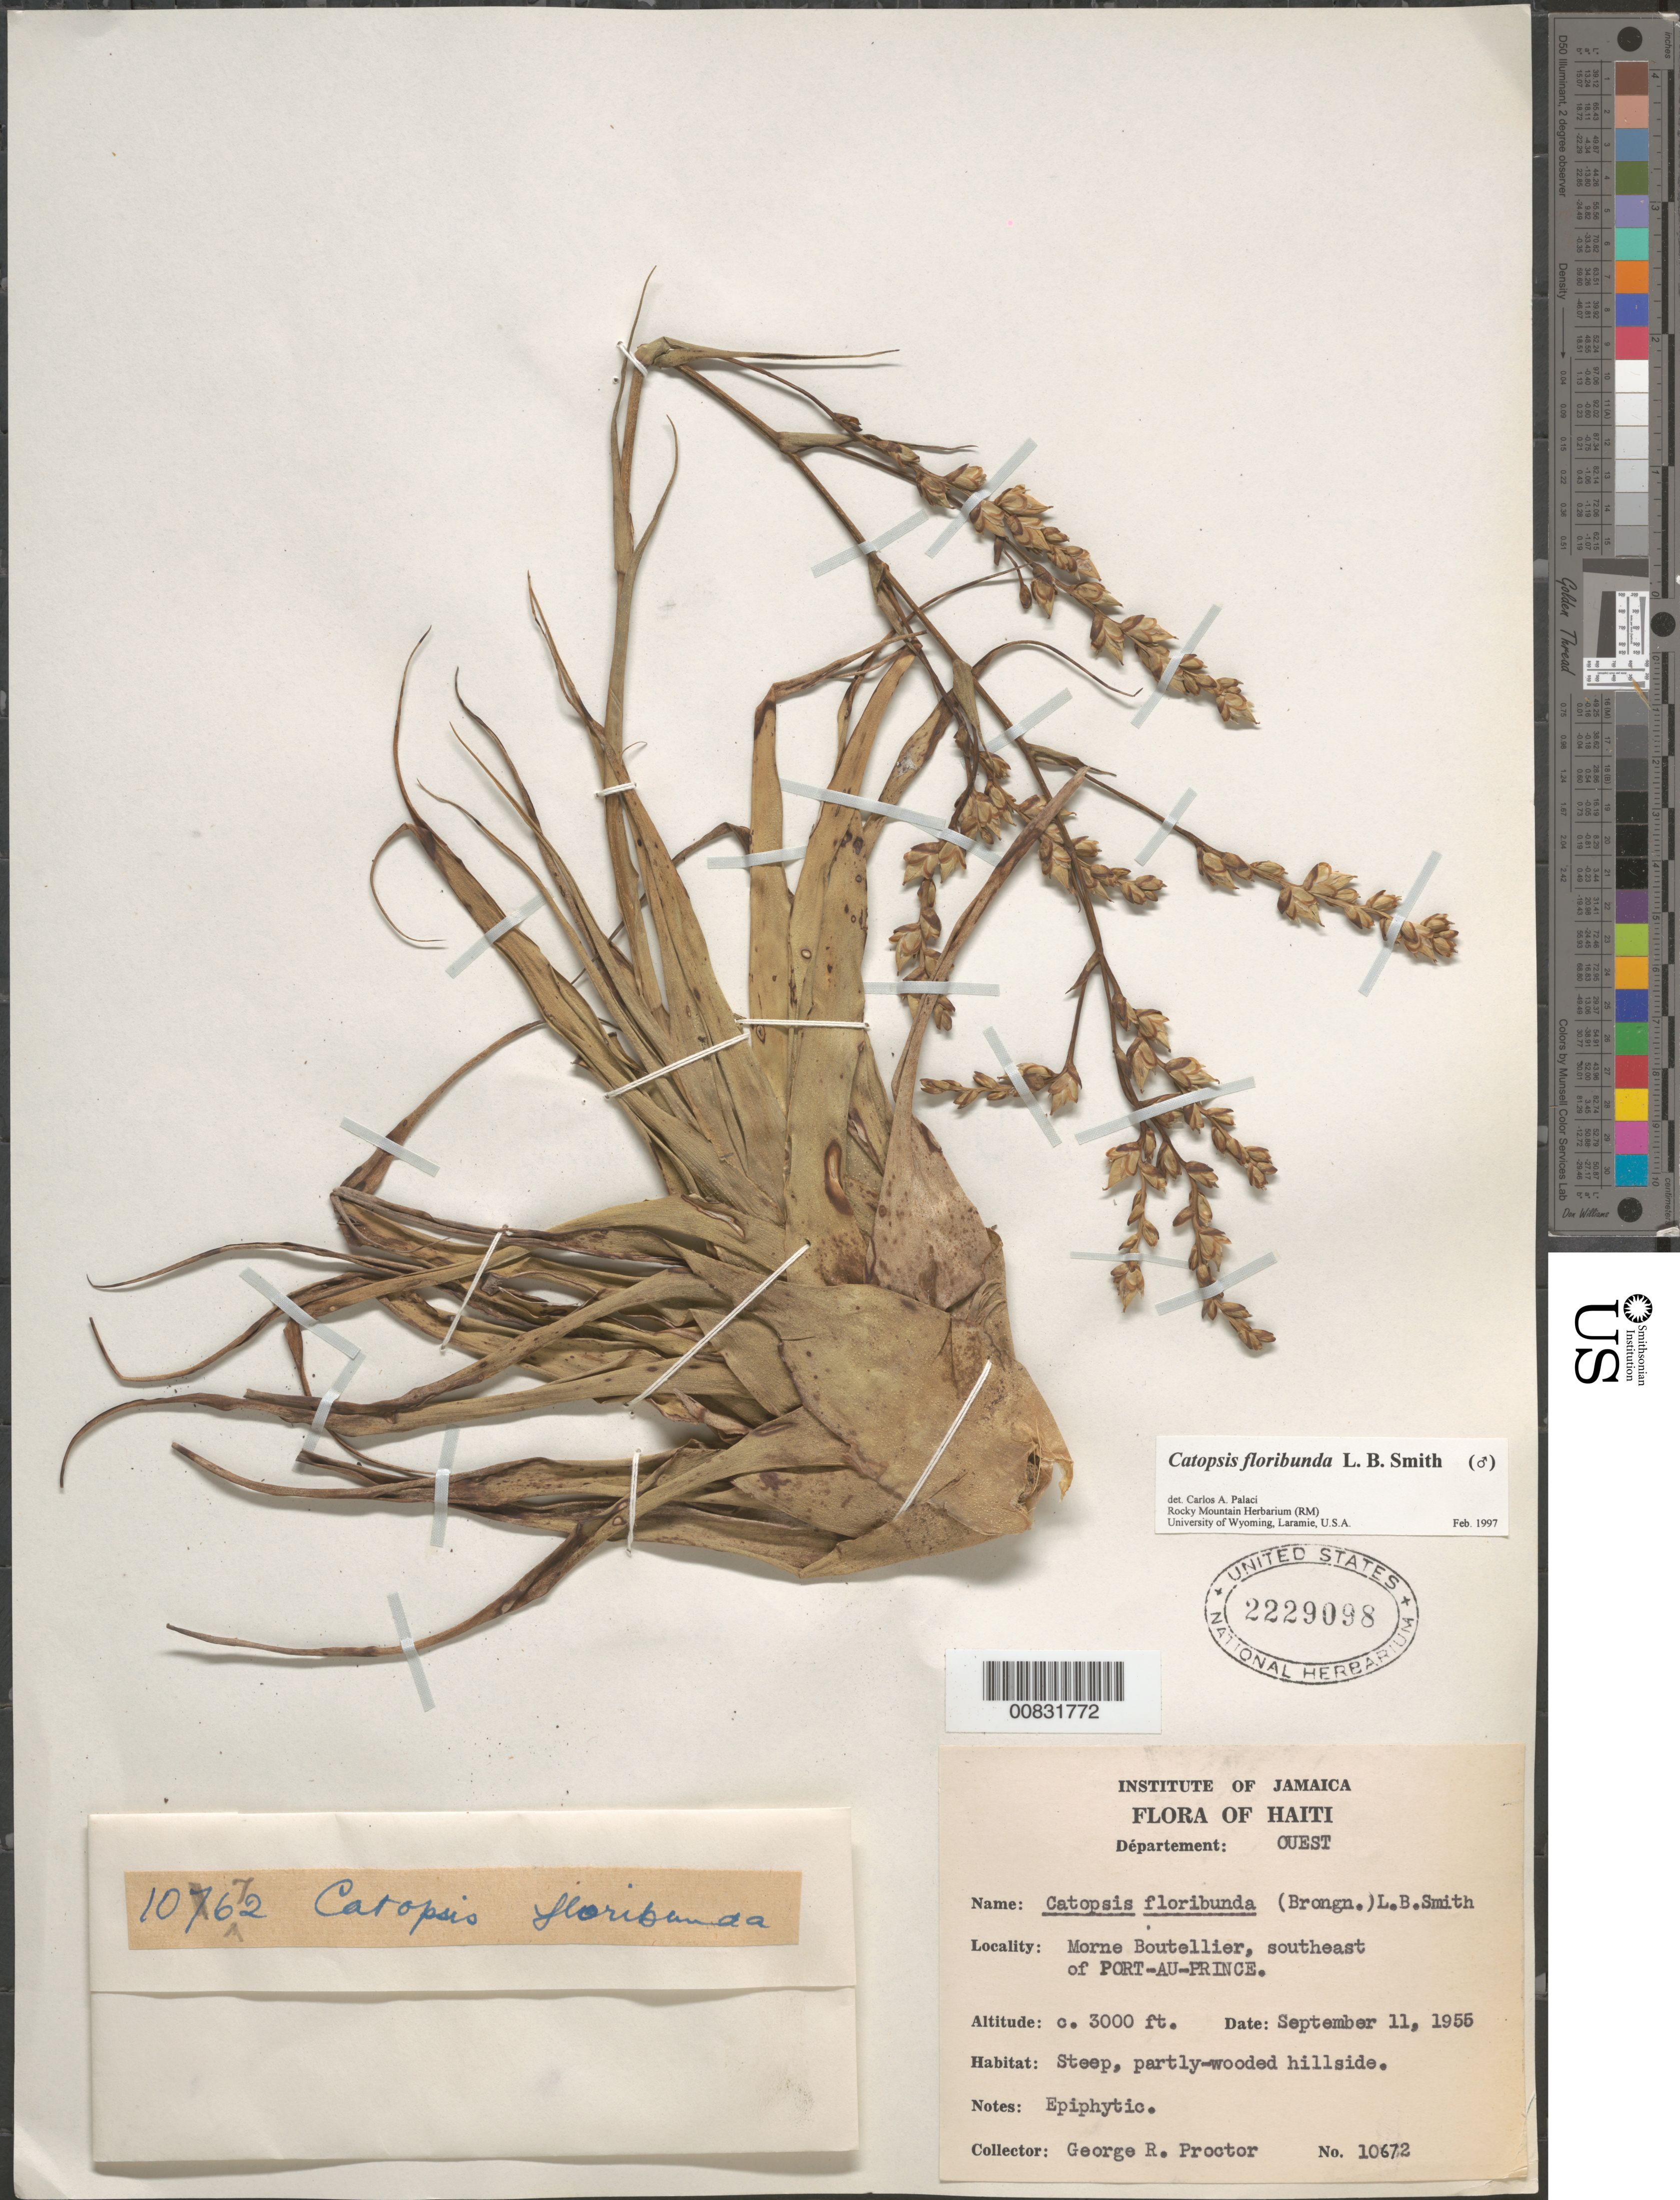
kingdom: Plantae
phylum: Tracheophyta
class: Liliopsida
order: Poales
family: Bromeliaceae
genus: Catopsis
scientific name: Catopsis floribunda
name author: L.B. Sm.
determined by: Palací, C. A., (RM), University of Wyoming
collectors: G. R. Proctor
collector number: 10672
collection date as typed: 11 Sep 1955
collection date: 1955-09-11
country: Haiti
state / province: Ouest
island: Hispaniola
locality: Morne Boutellier, southeast of Port-au-Prince.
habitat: Steep, partly-wooded hillside.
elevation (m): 914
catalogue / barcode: US 2229098